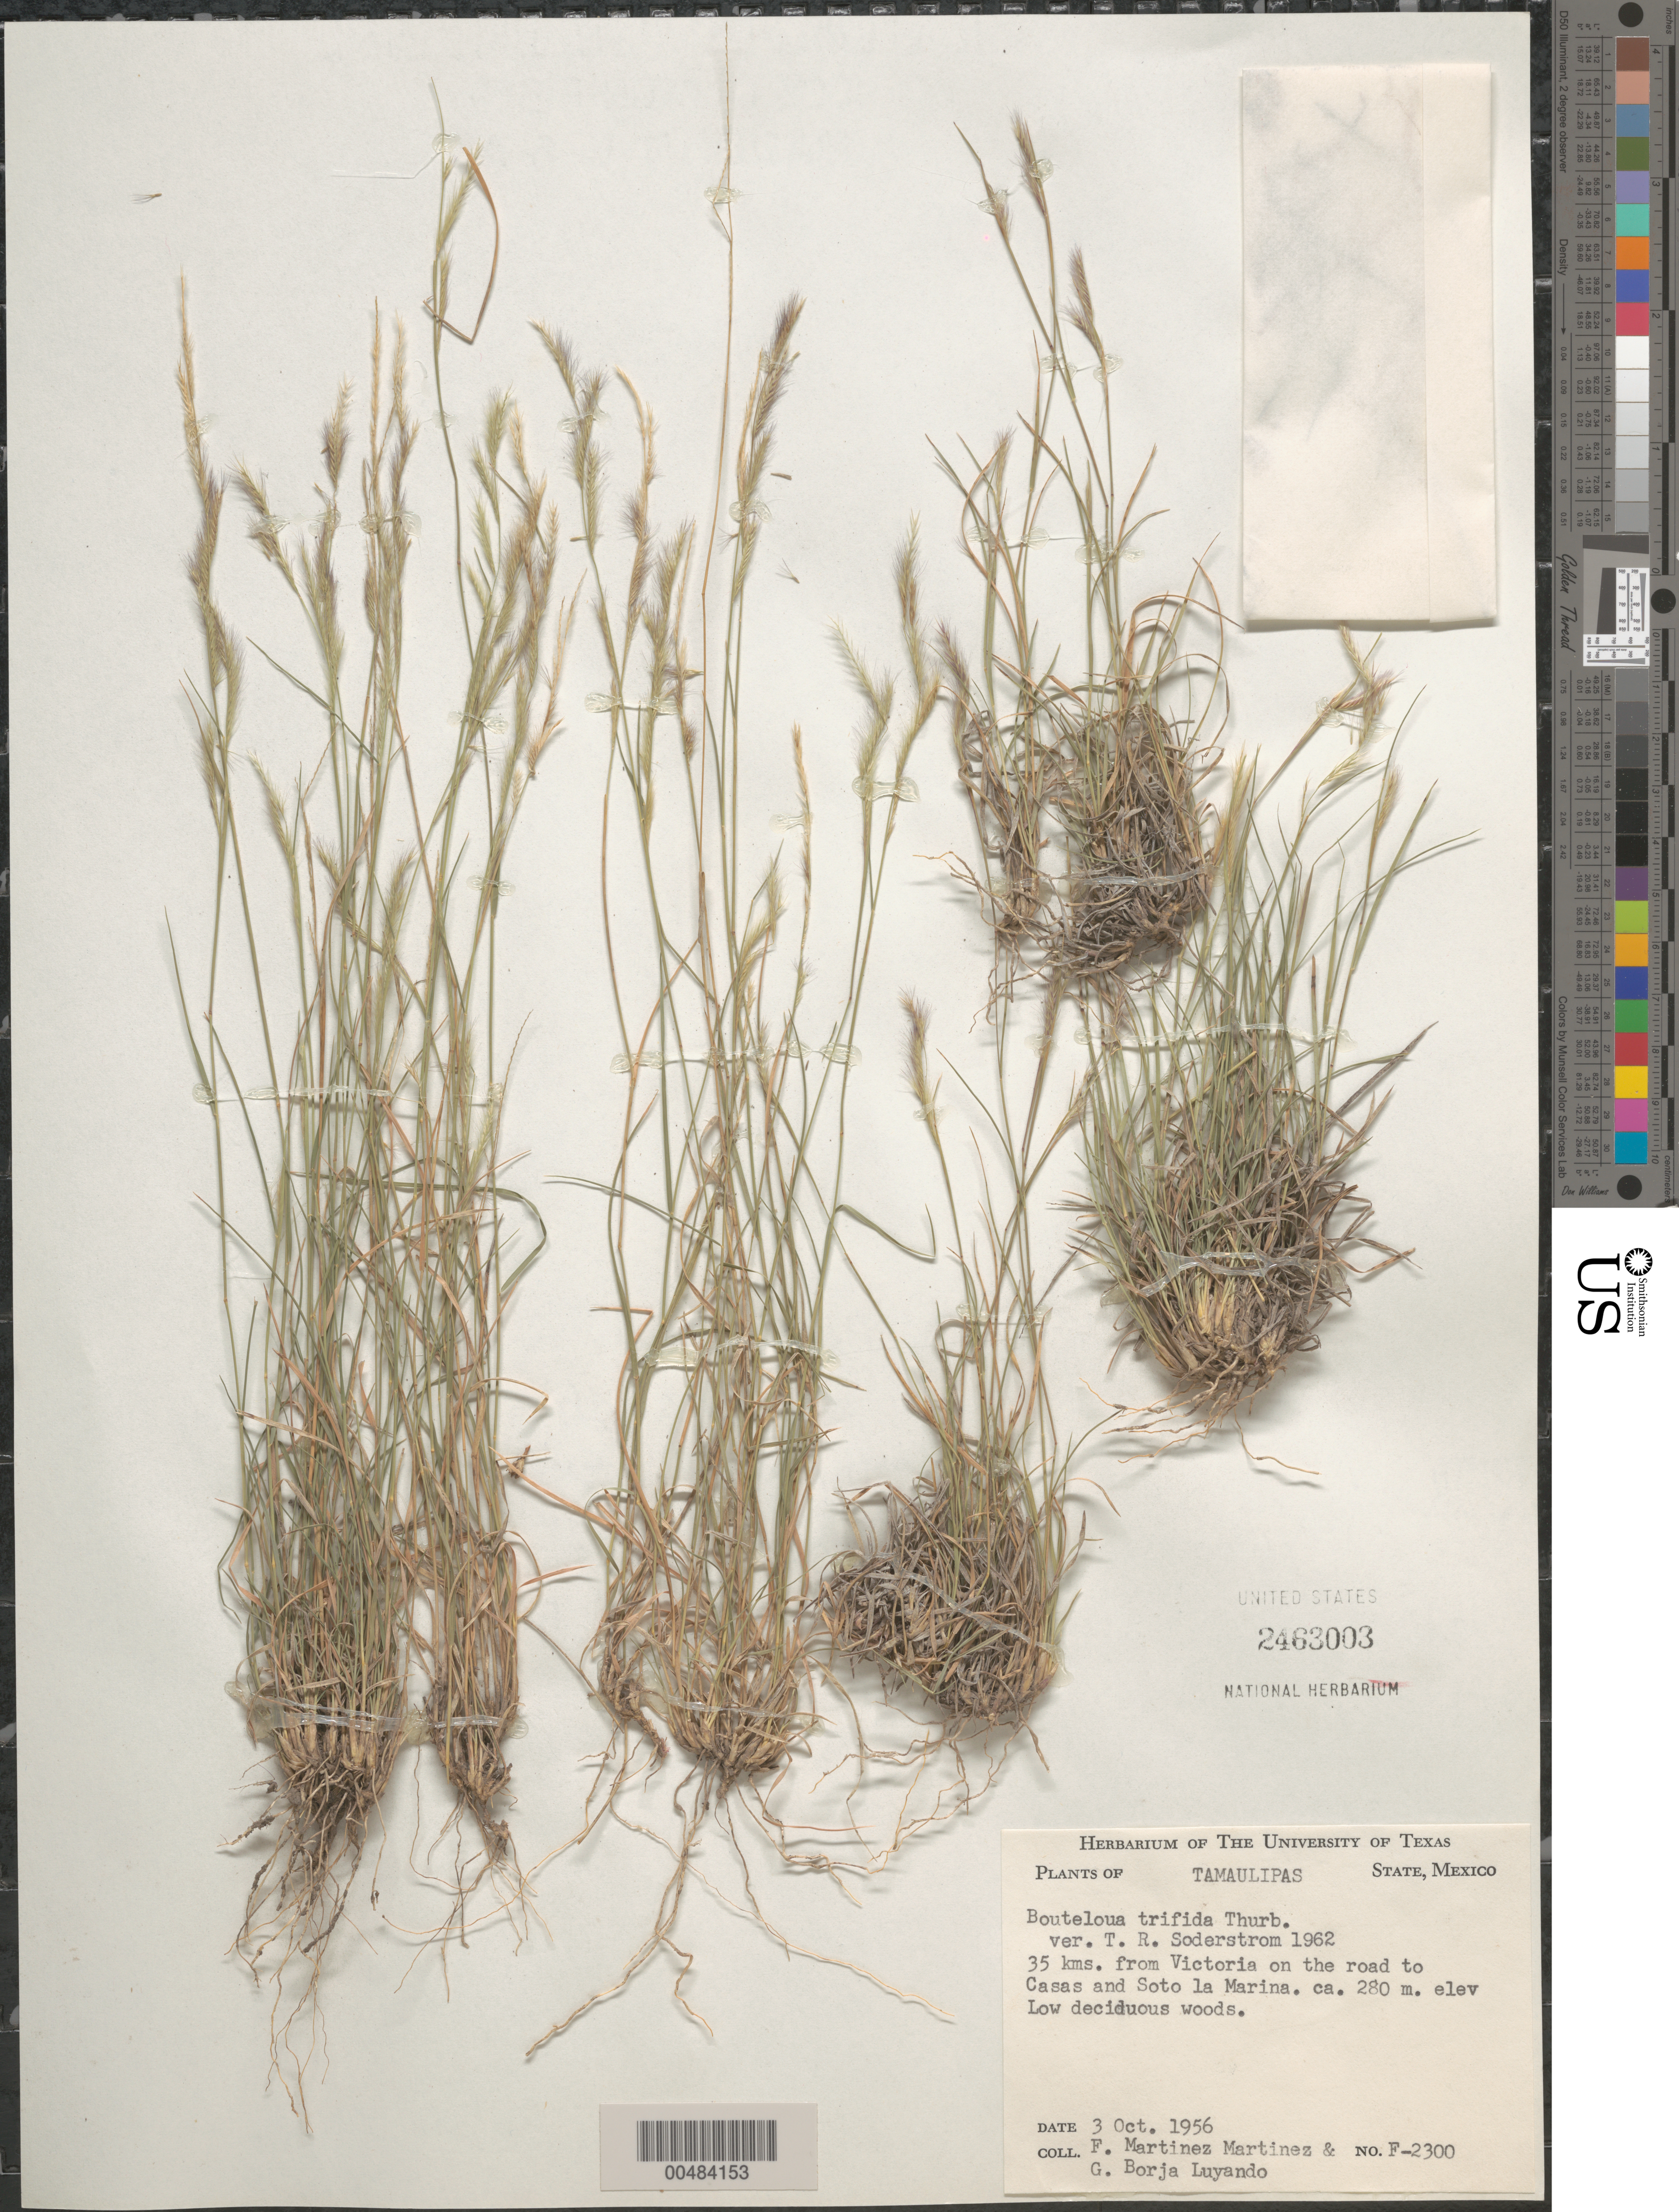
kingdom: Plantae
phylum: Tracheophyta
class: Liliopsida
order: Poales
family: Poaceae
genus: Bouteloua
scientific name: Bouteloua trifida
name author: Thurb.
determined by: Soderstrom, T. R.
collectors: F. Martinez-M. & G. Borja-Luyando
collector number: F-2300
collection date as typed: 3 Oct 1956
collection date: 1956-10-03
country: Mexico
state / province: Tamaulipas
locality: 35 km from Victoria on the rd to Casas and Soto la Marina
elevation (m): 280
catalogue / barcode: US 2463003